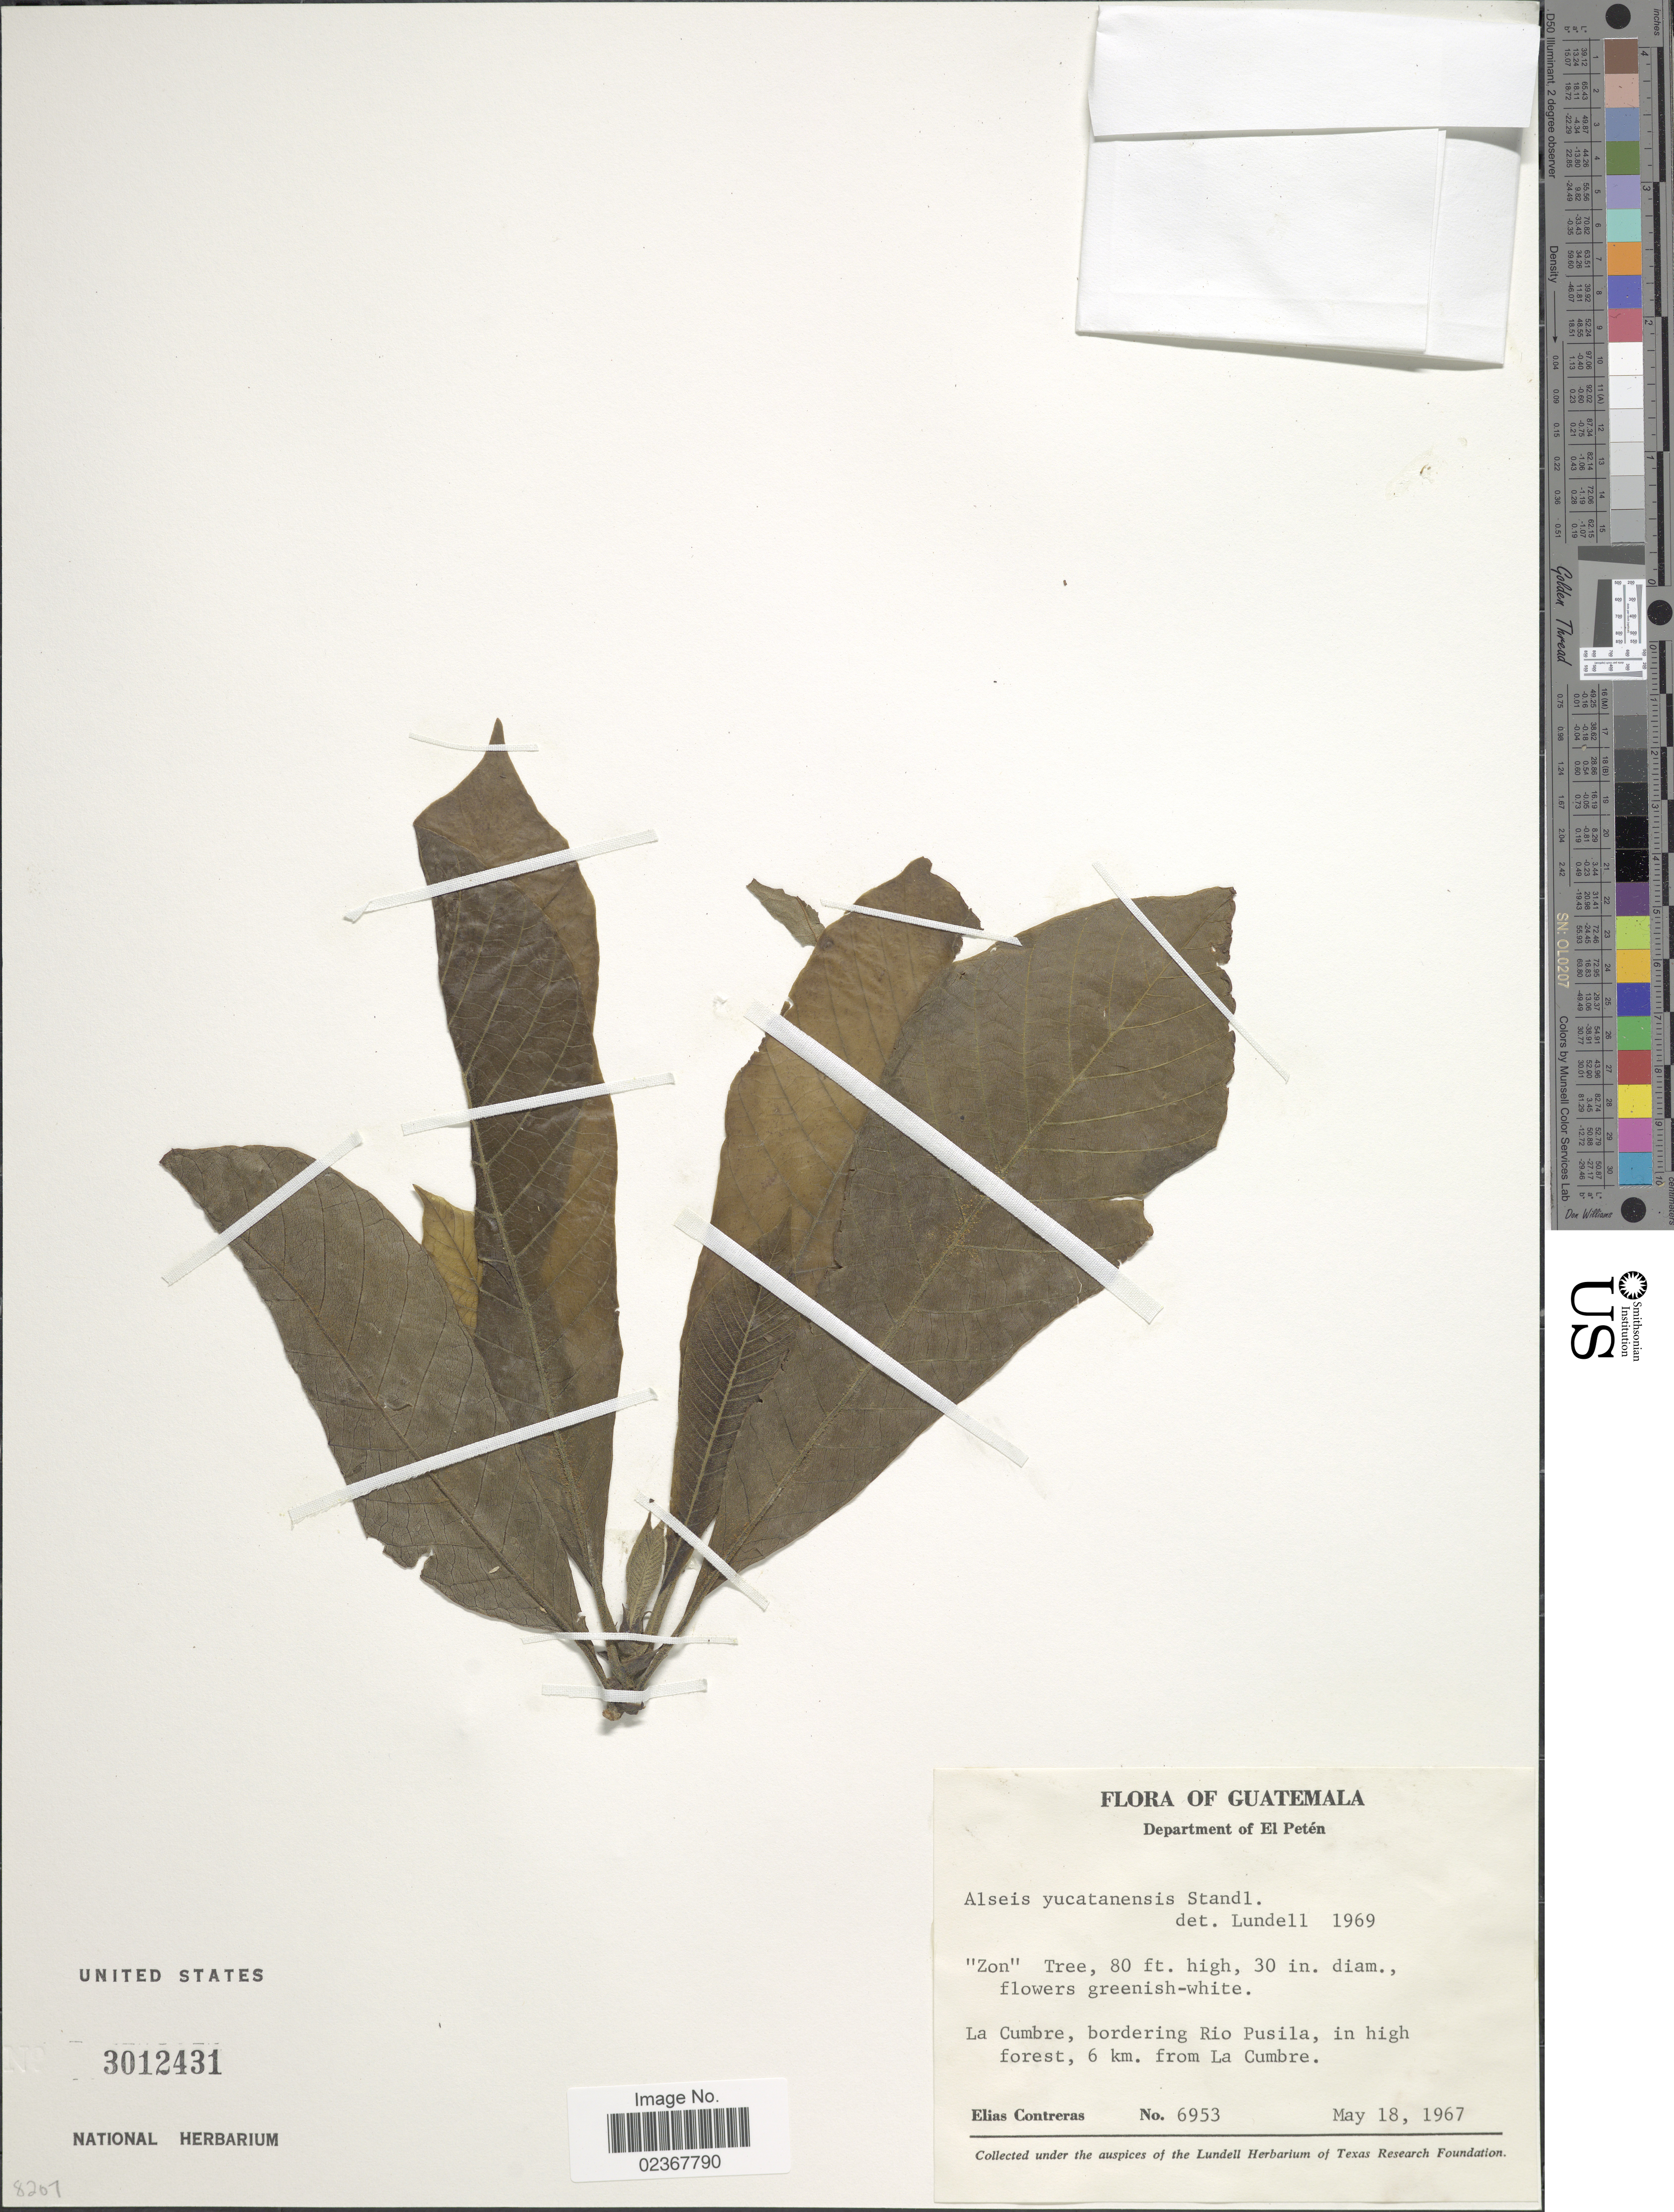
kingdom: Plantae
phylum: Tracheophyta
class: Magnoliopsida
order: Gentianales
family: Rubiaceae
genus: Alseis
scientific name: Alseis yucatanensis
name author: Standl.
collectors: E. Contreras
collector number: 6953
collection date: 1967-05-18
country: Guatemala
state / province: El Petén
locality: Department of El Peten. La Cumbre, bordering Rio Pusila, in high forest, 6 km. from La Cumbre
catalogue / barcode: US 3012431